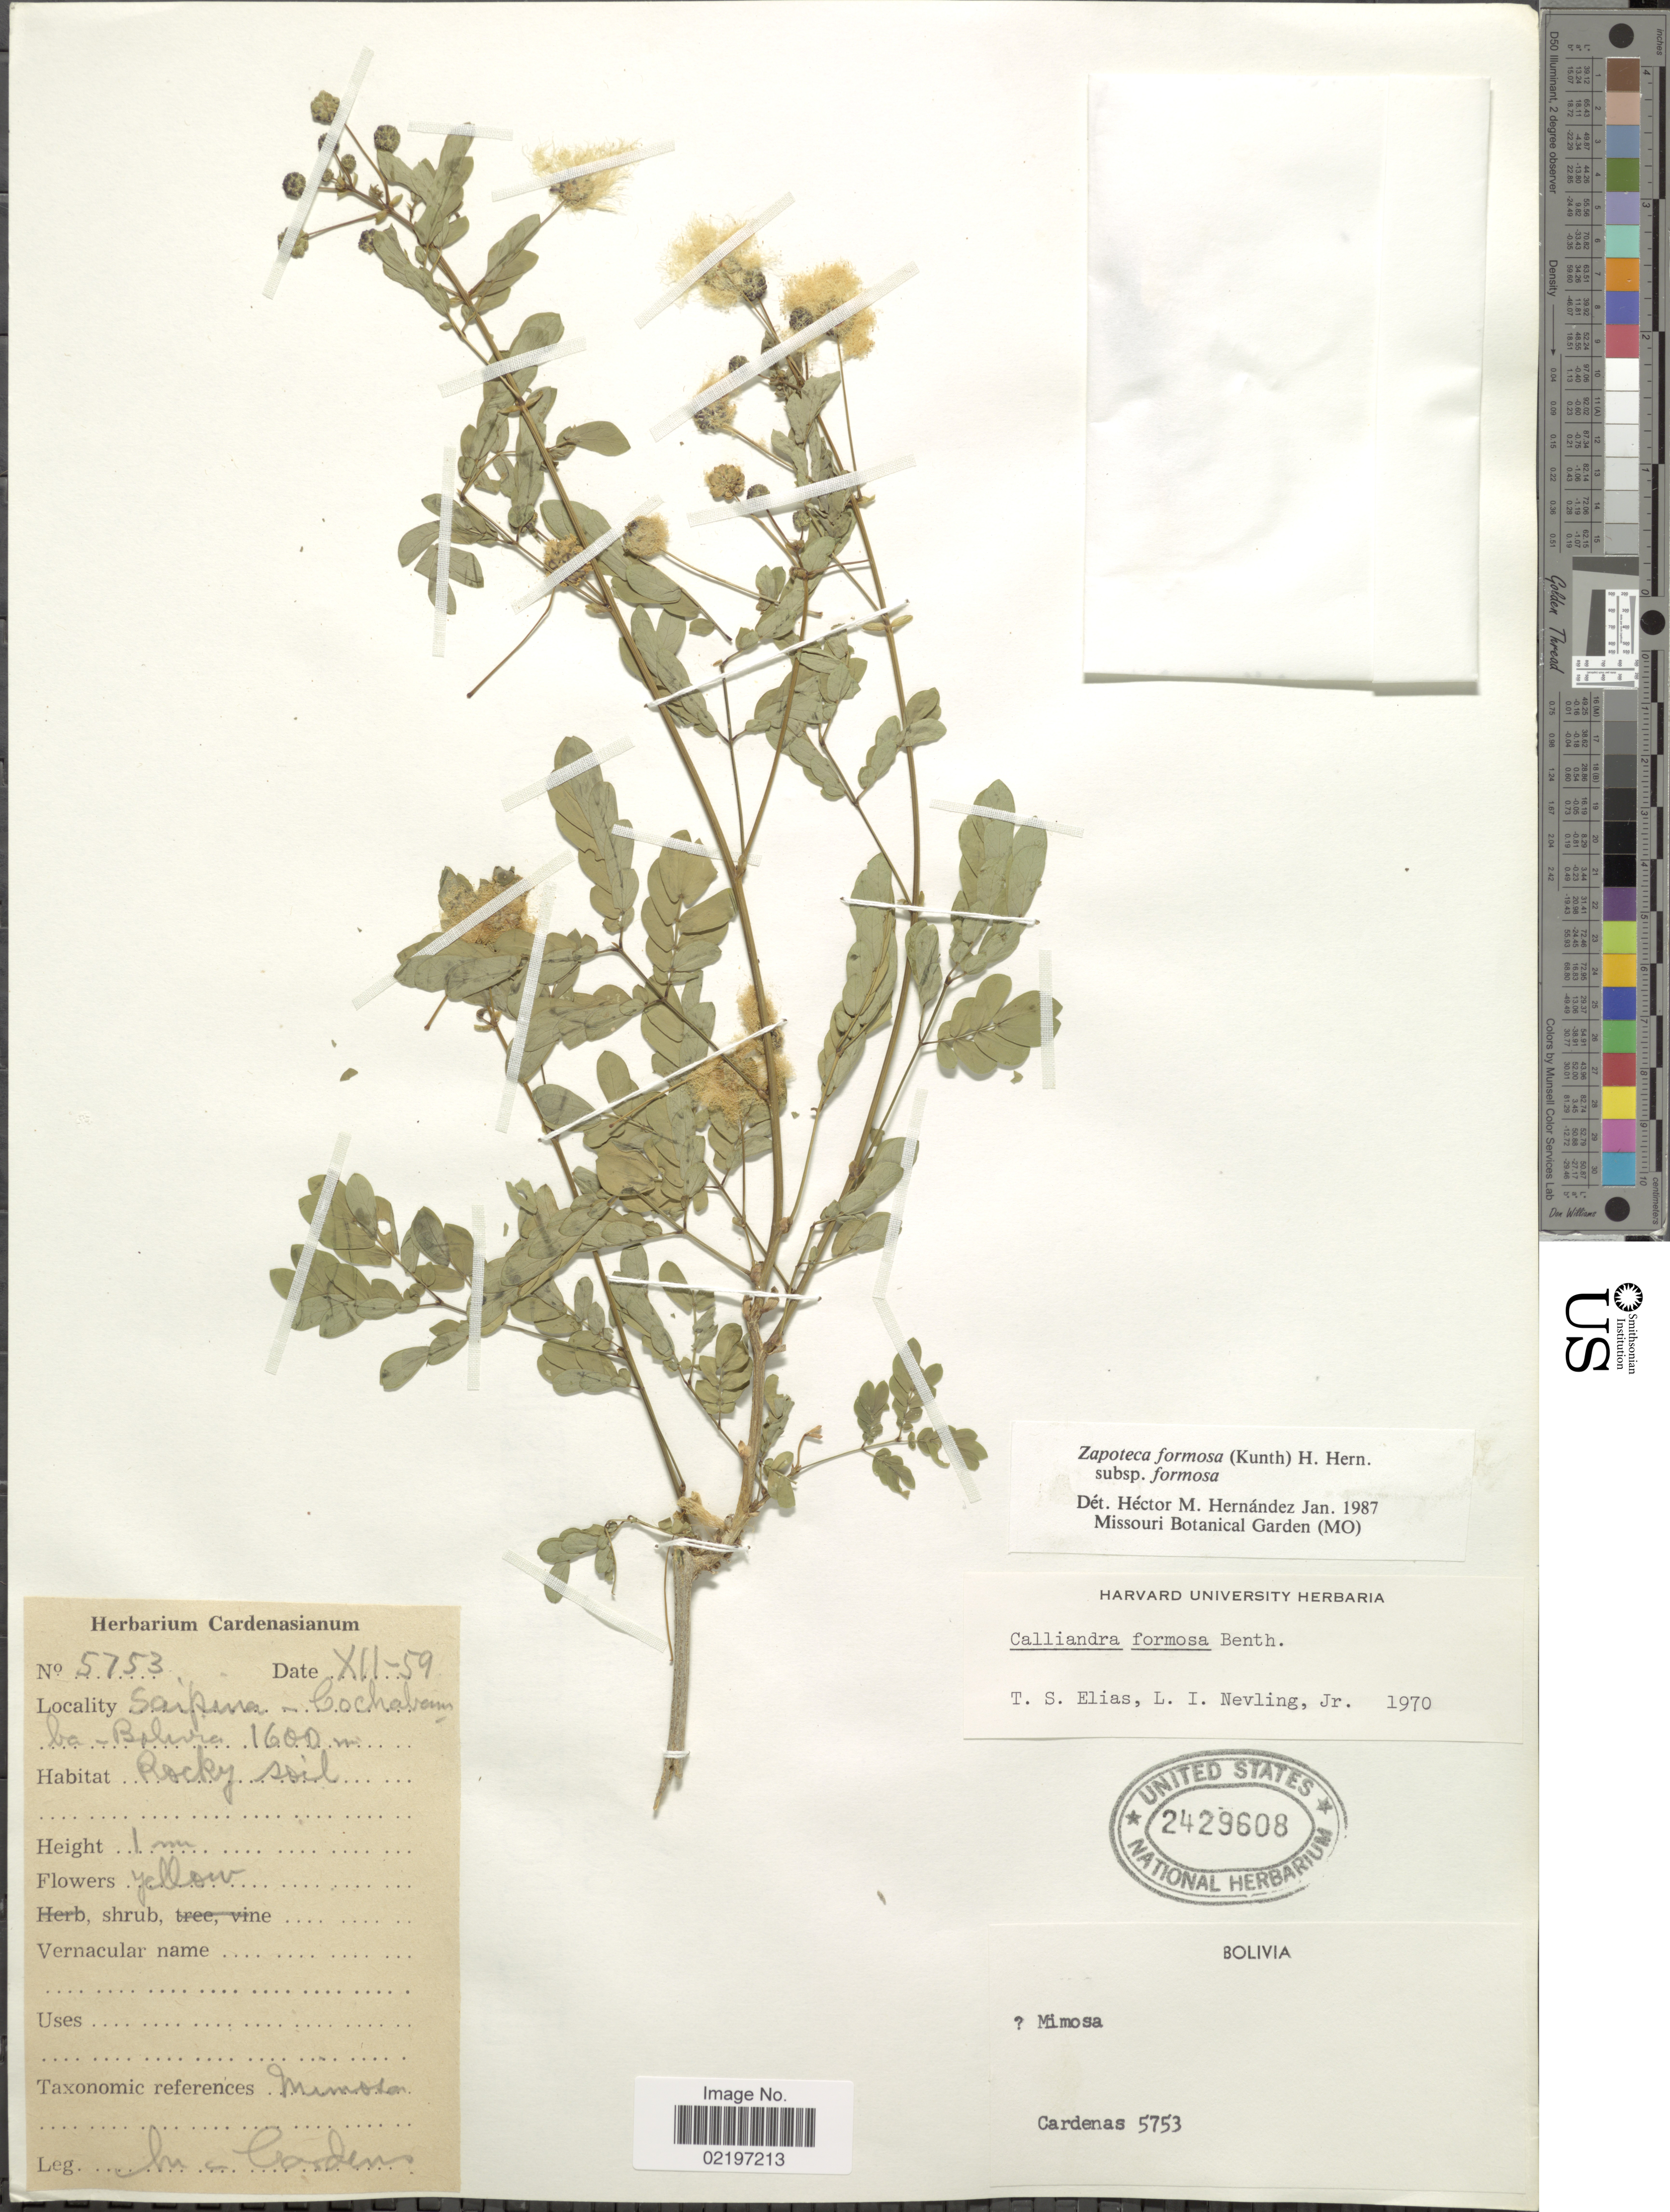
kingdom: Plantae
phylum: Tracheophyta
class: Magnoliopsida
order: Fabales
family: Fabaceae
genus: Zapoteca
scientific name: Zapoteca formosa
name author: (Kunth) H.M. Hern.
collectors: M. Cárdenas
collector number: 5753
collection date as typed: Transcribed d/m/y: /12/59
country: Bolivia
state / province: Cochabamba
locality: Saipina-Cochabamba-Bolivia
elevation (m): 1600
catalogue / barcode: US 2429608